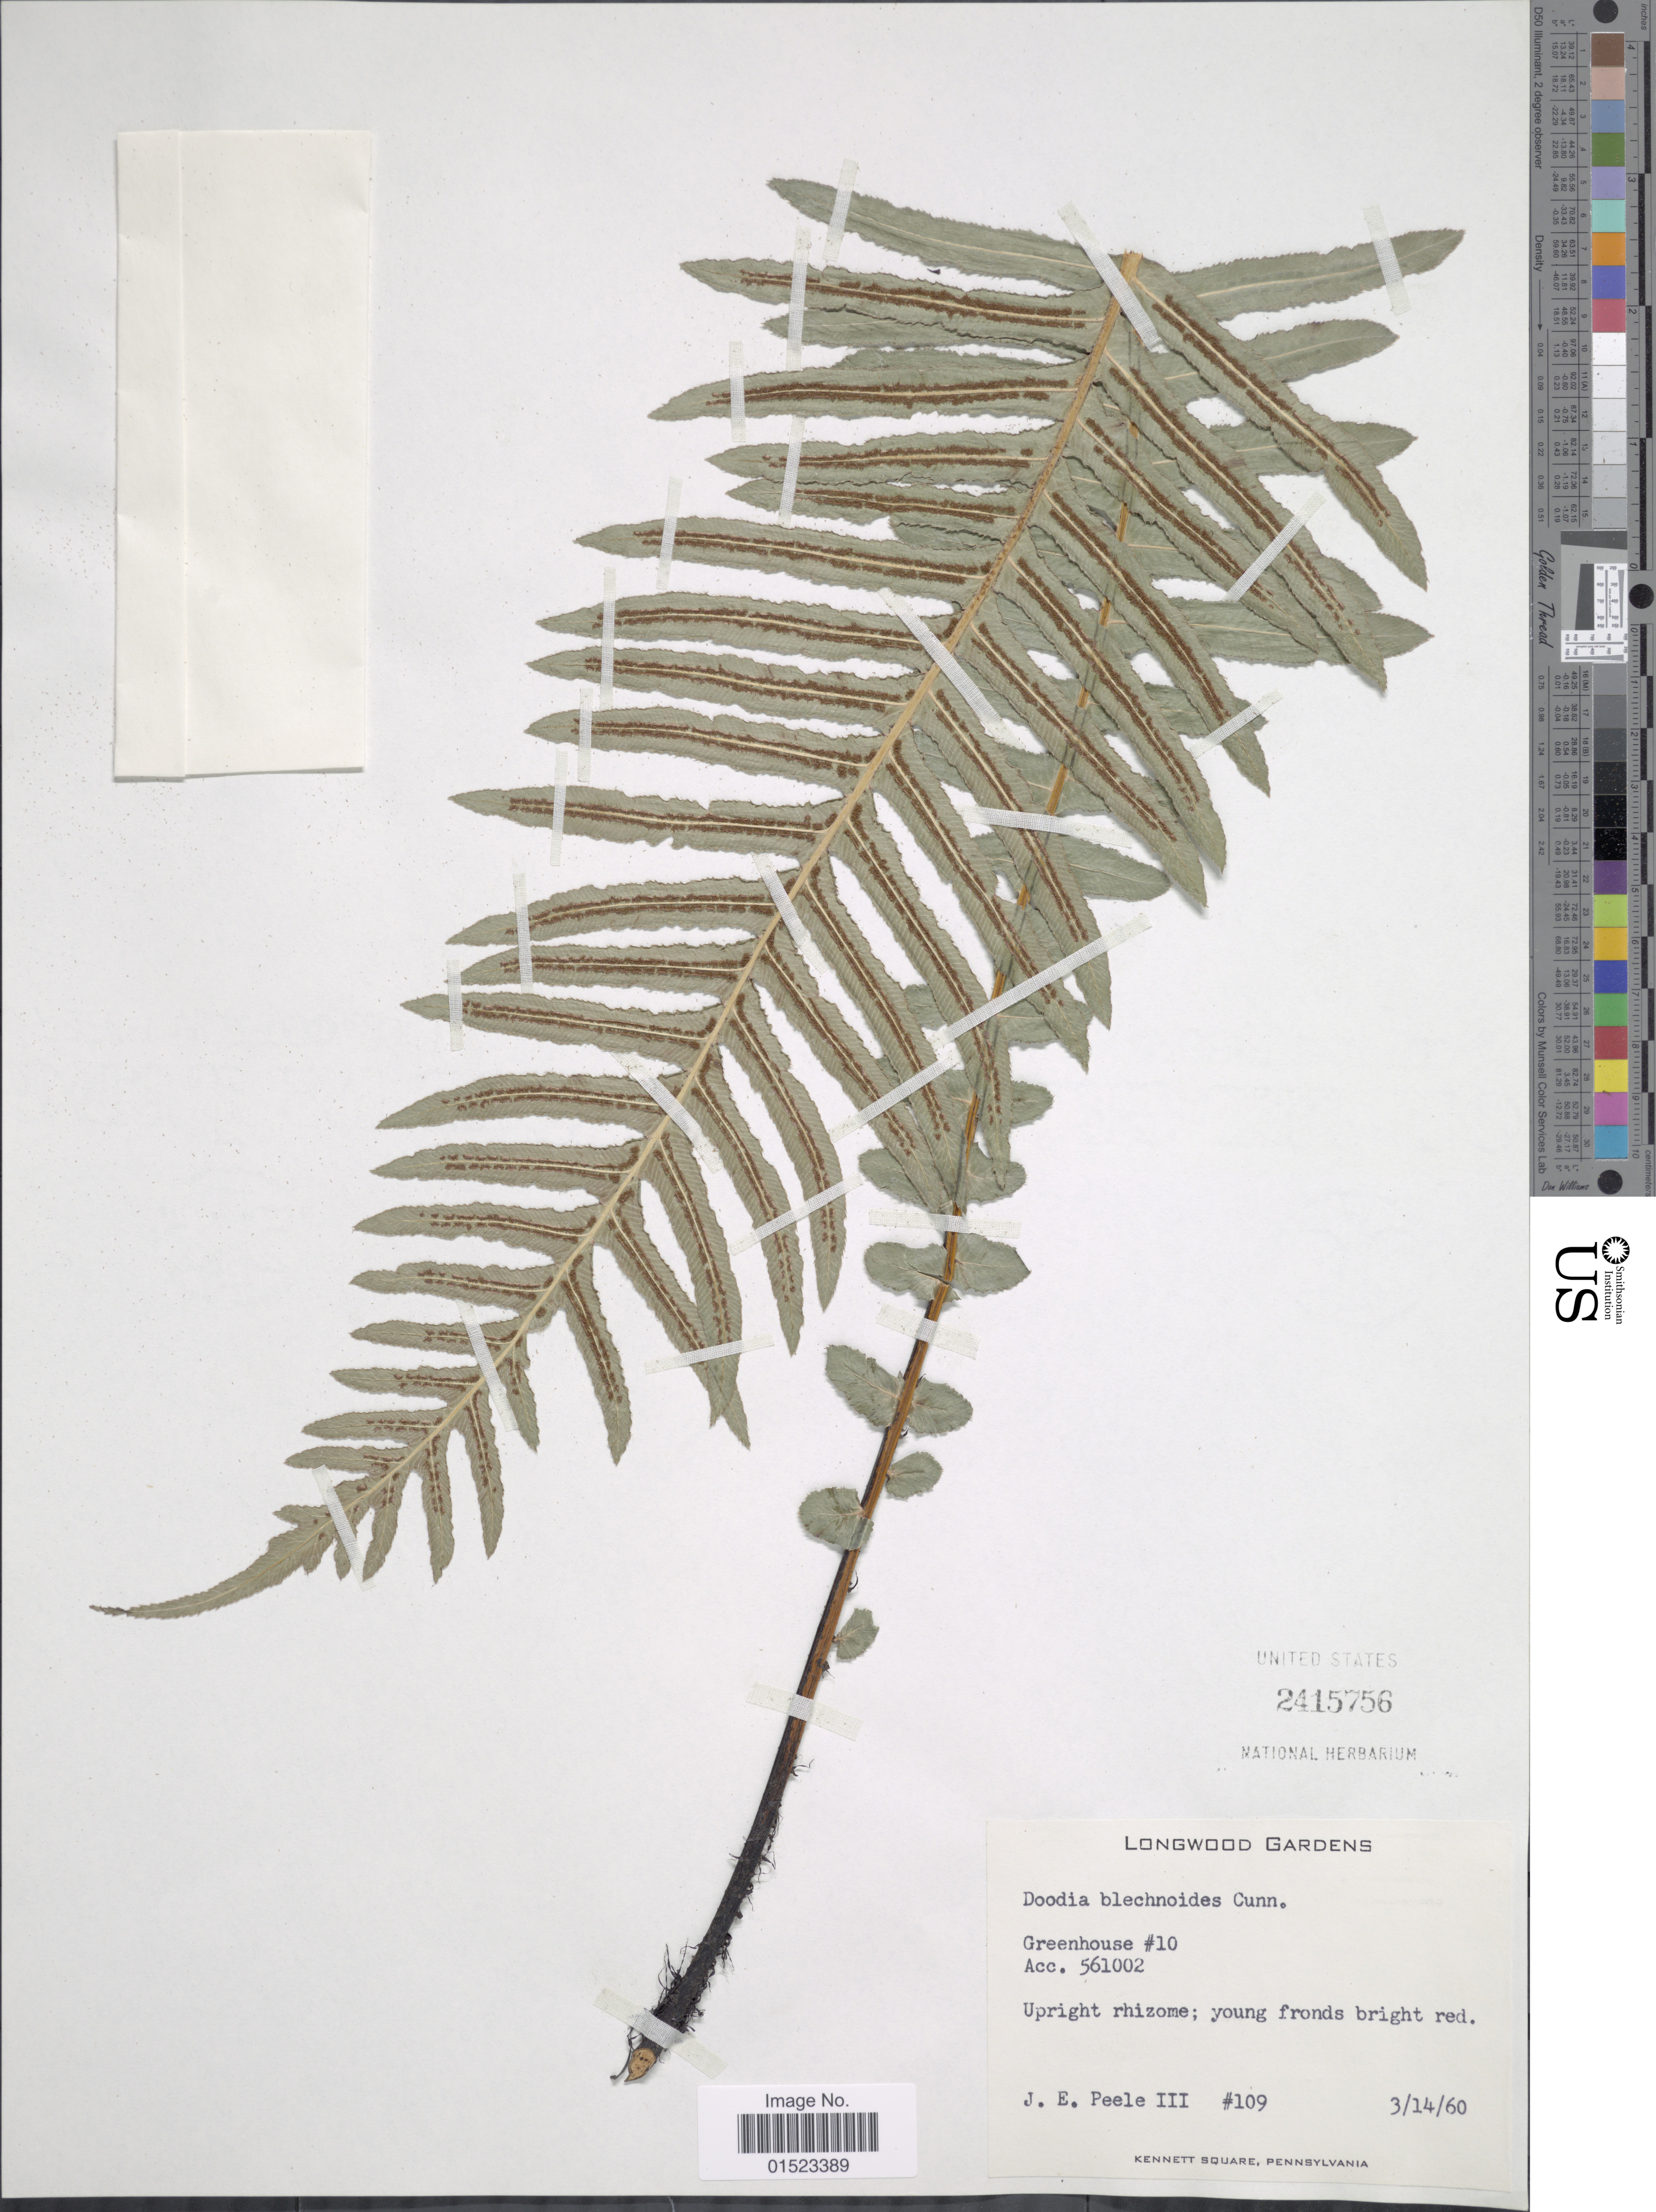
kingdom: Plantae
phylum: Tracheophyta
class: Polypodiopsida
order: Polypodiales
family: Blechnaceae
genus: Blechnum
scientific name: Blechnum maximum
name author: (J. Sm. ex C. Chr.) Christenh.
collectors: J. Peele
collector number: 109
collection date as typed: Transcribed d/m/y: 14/3/60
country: United States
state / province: Pennsylvania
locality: Kennet Square, Longwood Garden, Greenhouse #10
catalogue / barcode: US 2415756